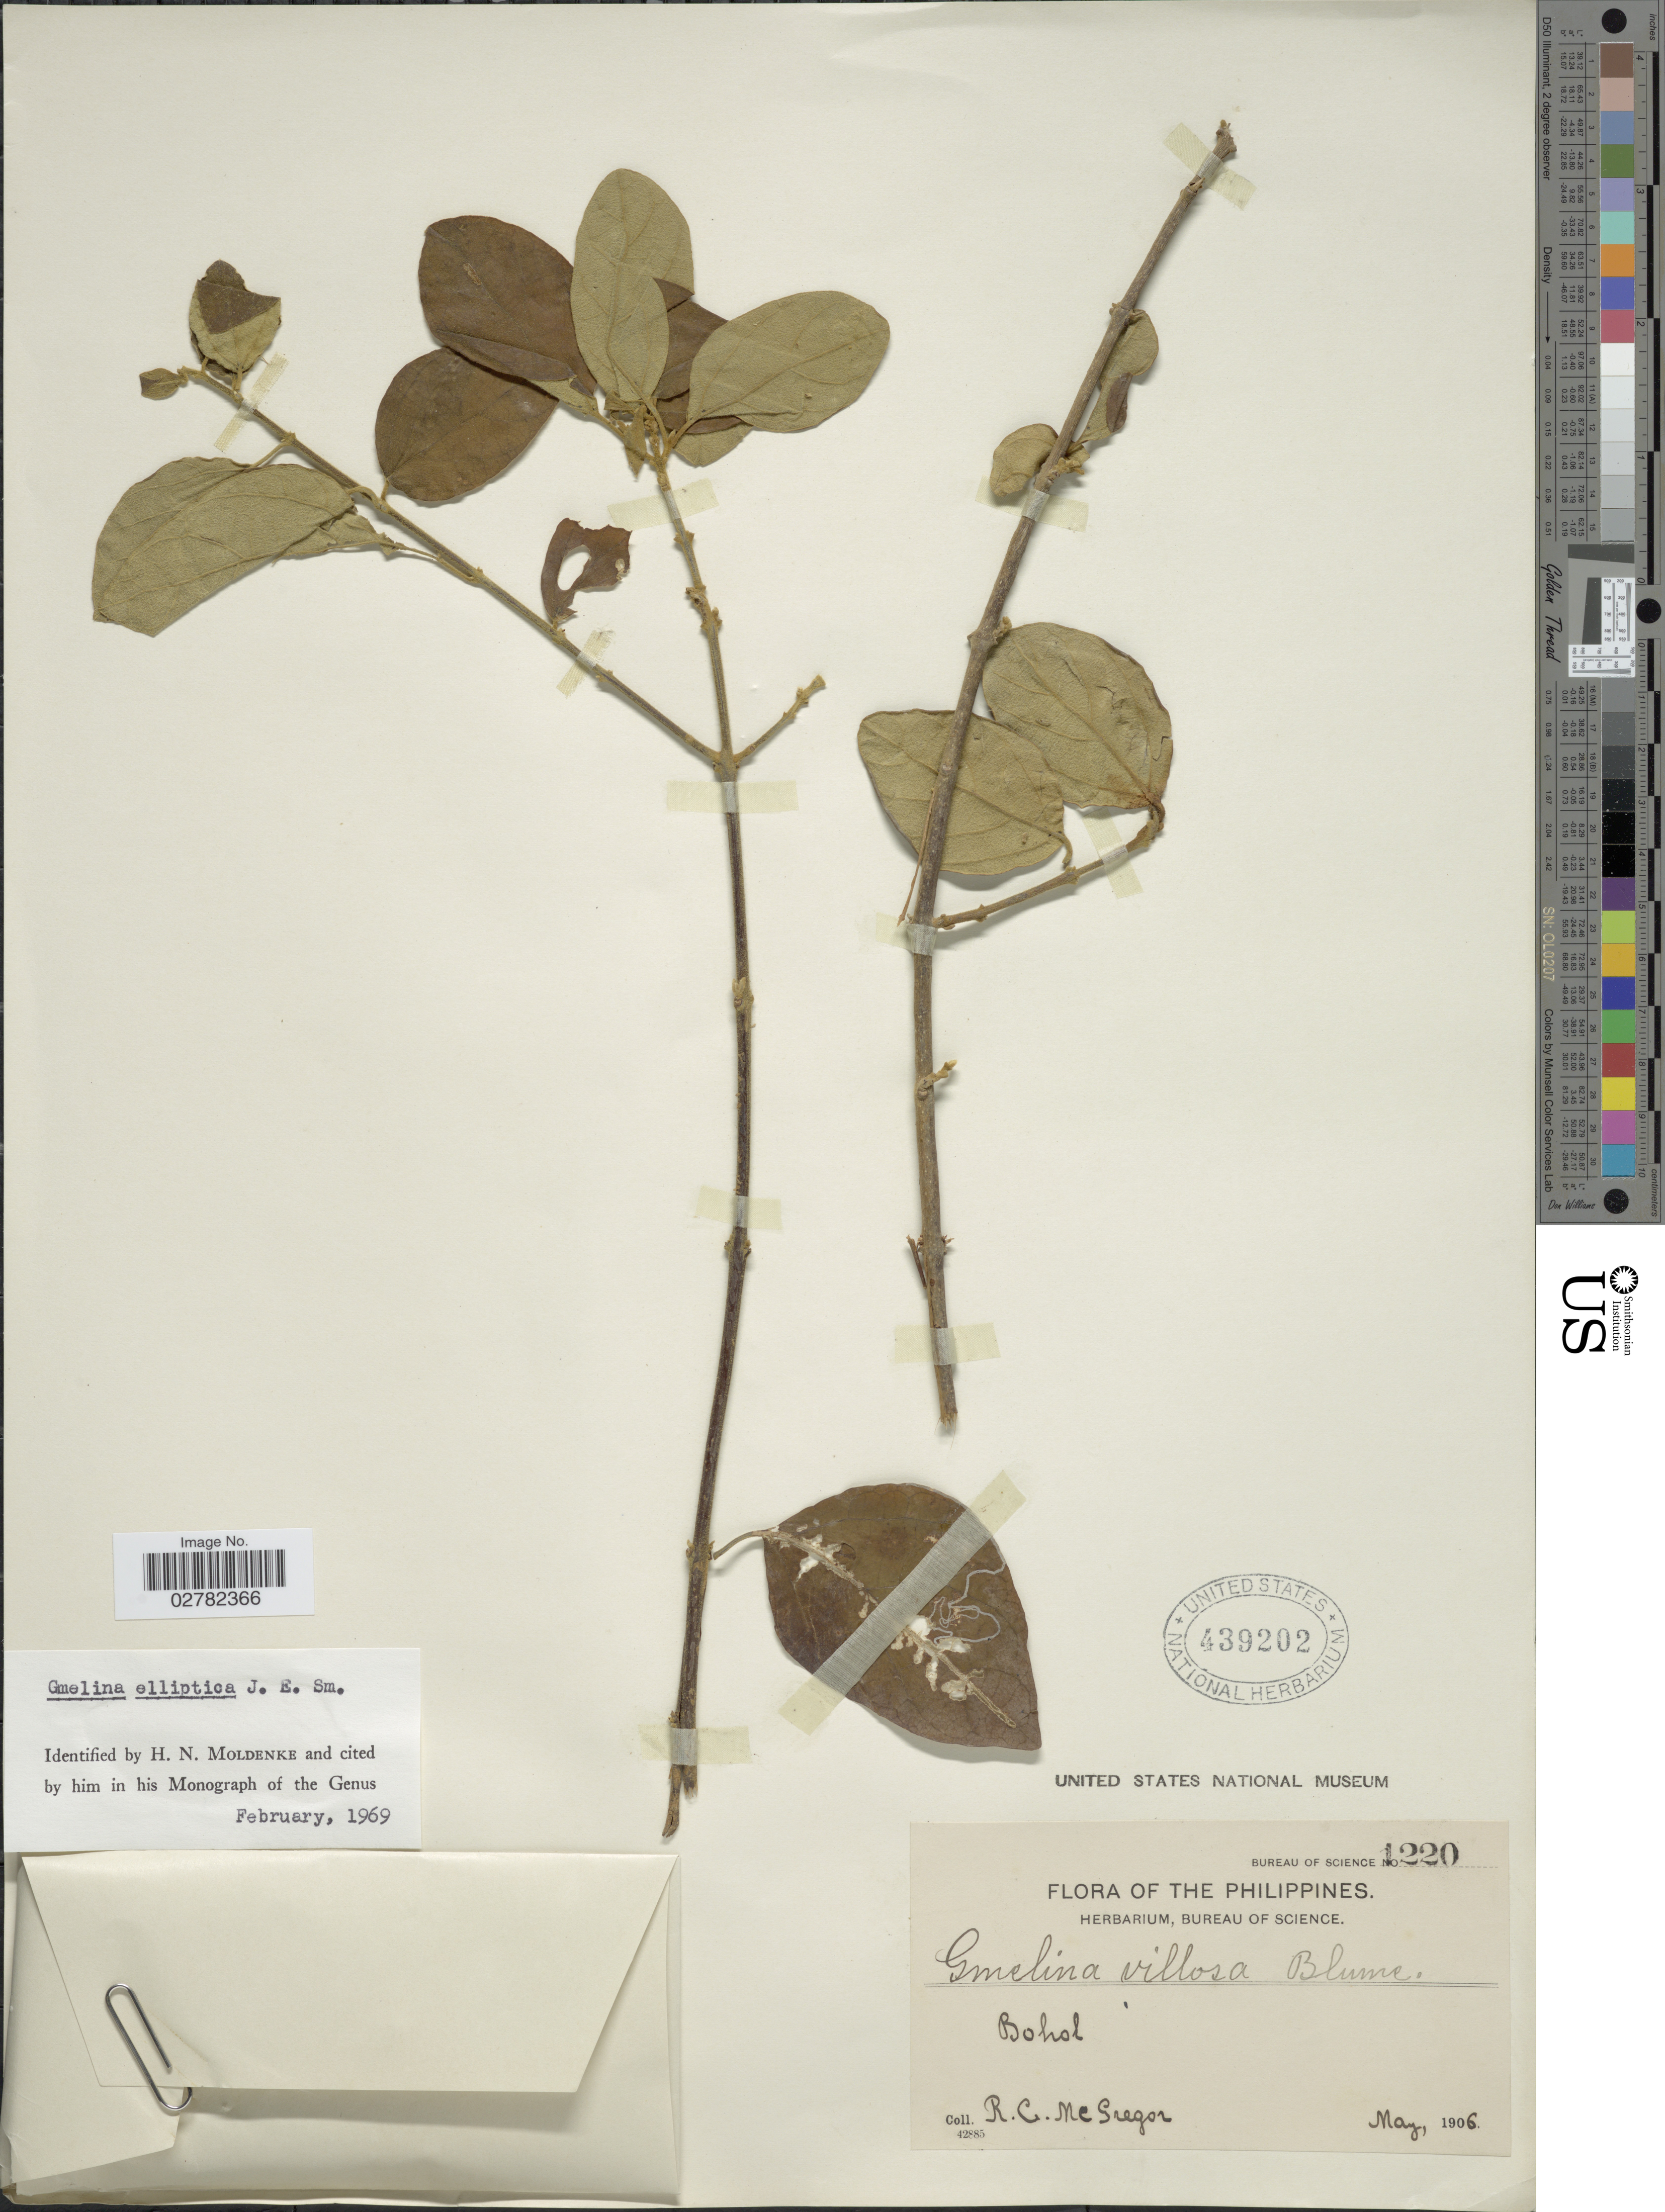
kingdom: Plantae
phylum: Tracheophyta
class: Magnoliopsida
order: Lamiales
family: Lamiaceae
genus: Gmelina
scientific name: Gmelina elliptica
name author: Sm.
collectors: R. C. McGregor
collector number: Bureau of Science 1220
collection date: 1906-05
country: Philippines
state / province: Central Visayas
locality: Bohol.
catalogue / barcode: US 439202